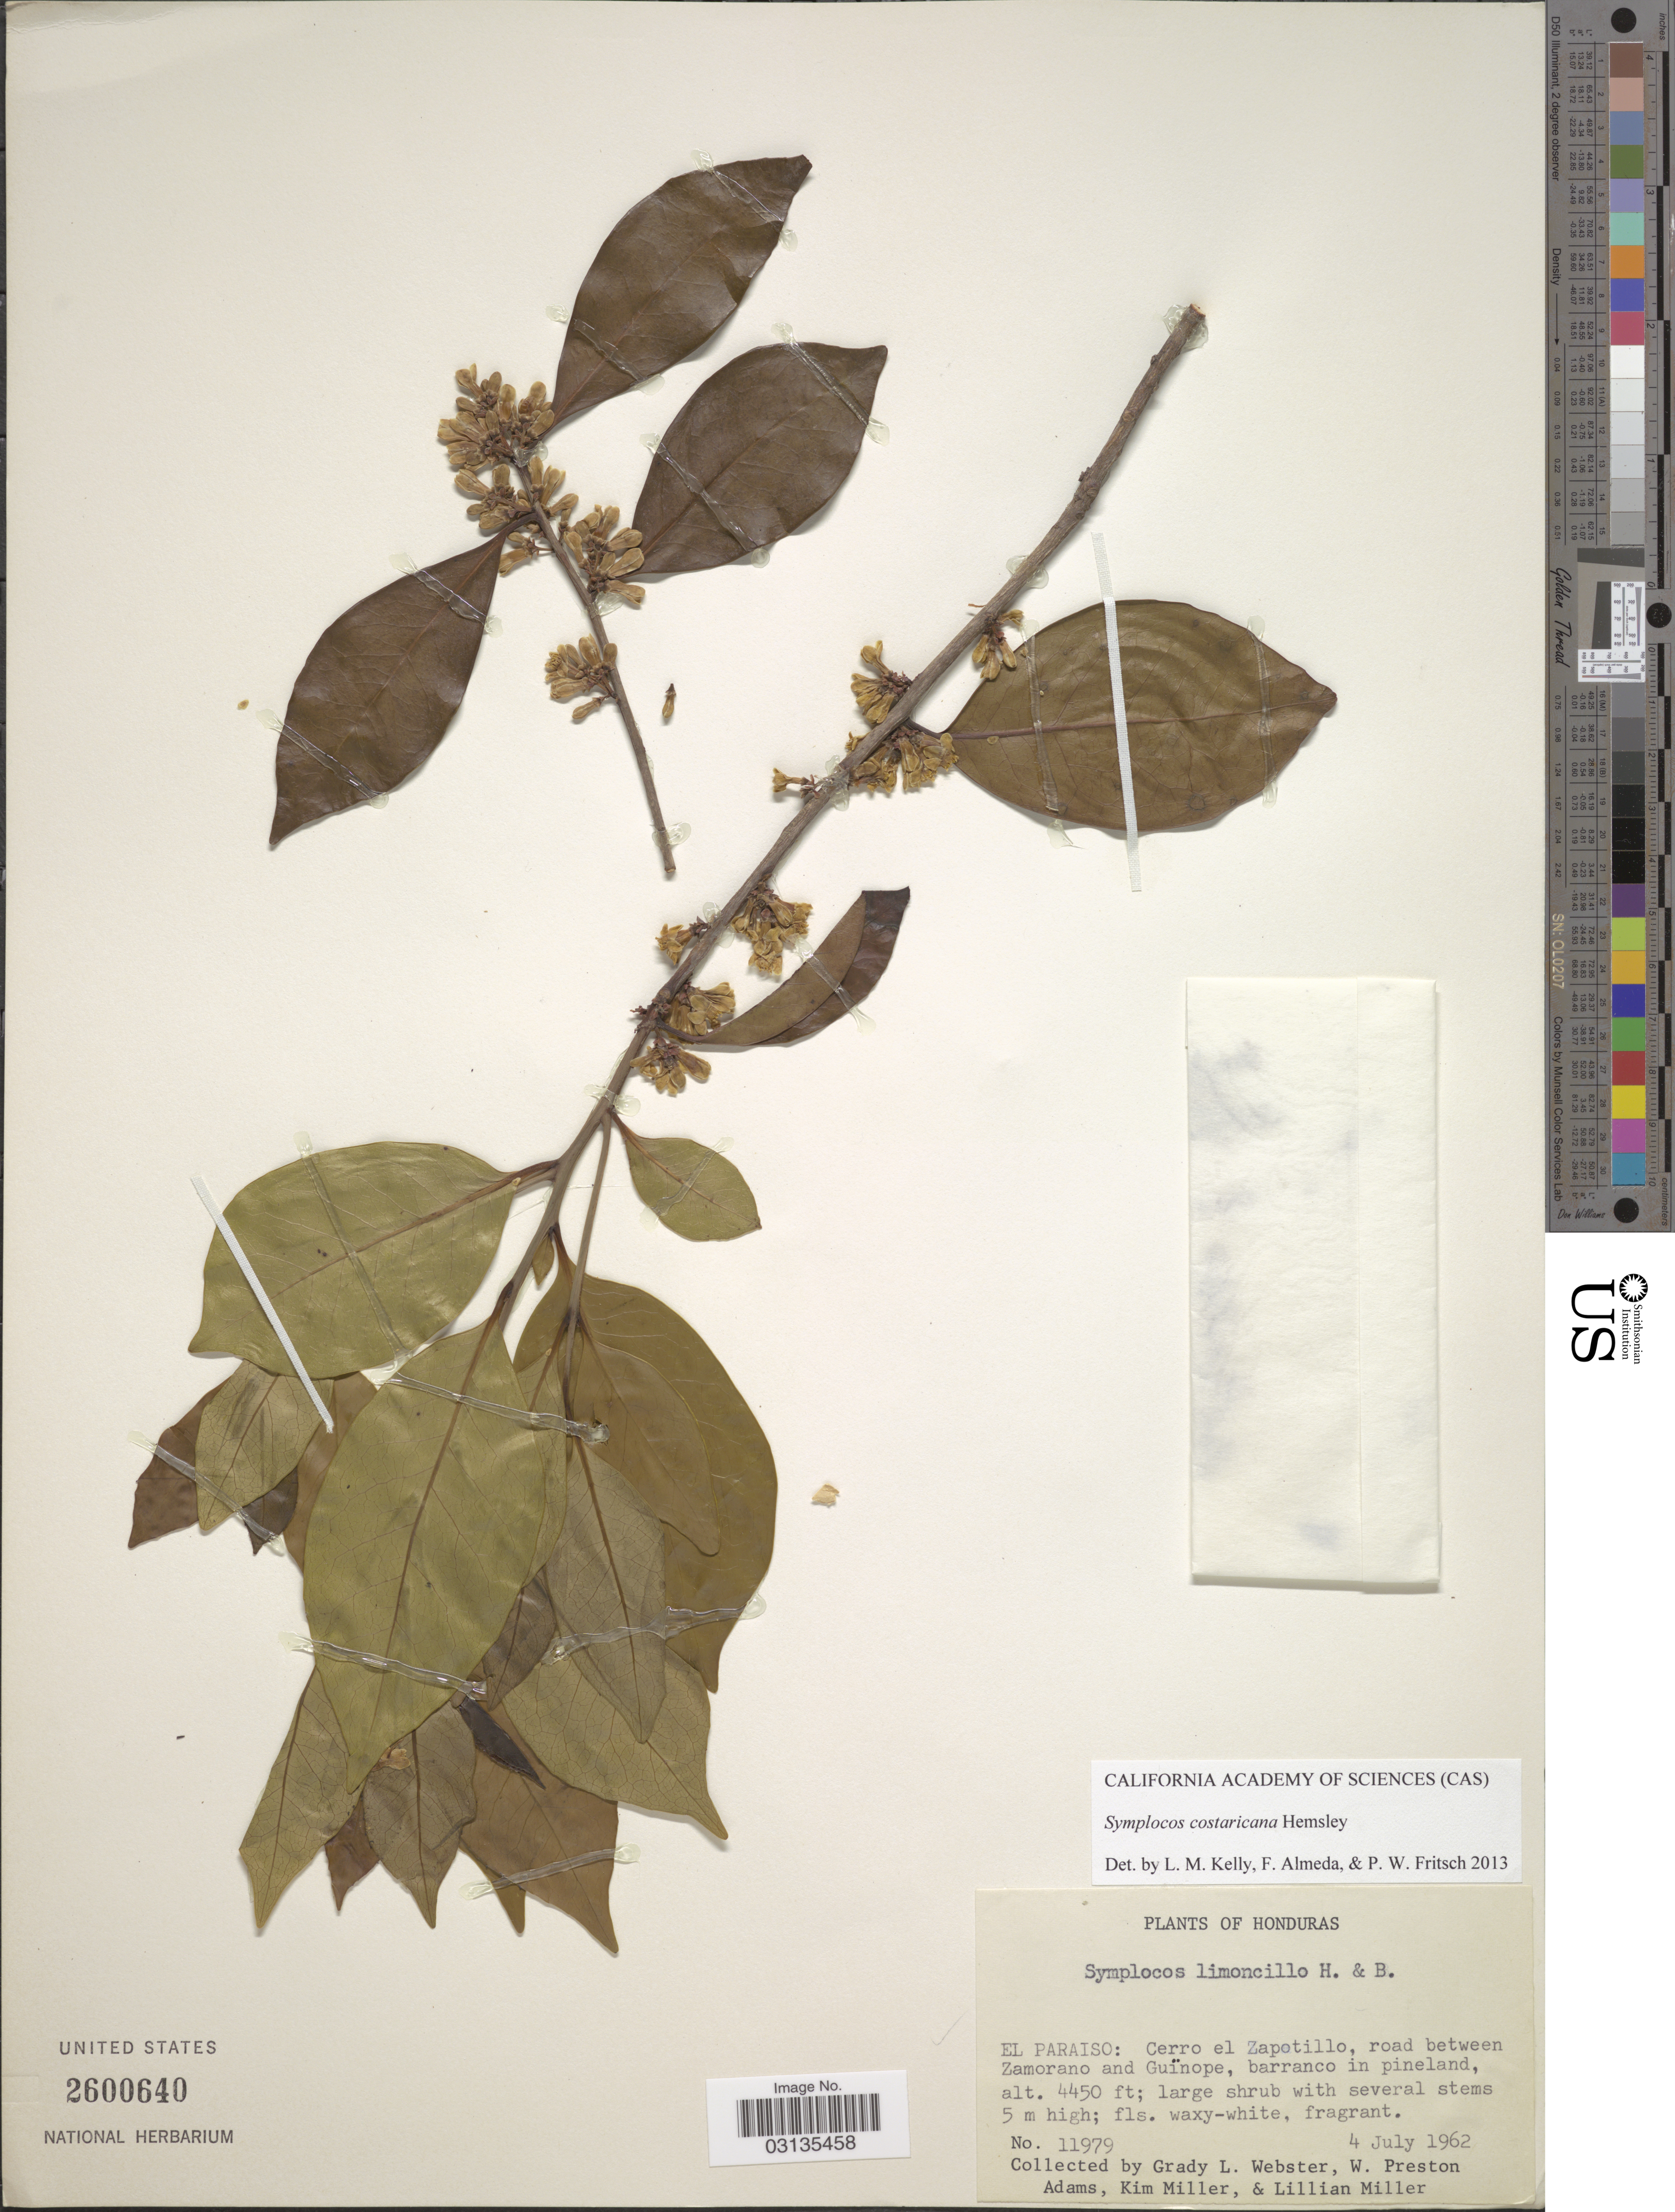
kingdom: Plantae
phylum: Tracheophyta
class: Magnoliopsida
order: Ericales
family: Symplocaceae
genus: Symplocos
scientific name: Symplocos costaricana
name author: Hemsl.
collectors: G. L. Webster, W. P. Adams, K. Miller & L. Miller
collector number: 11979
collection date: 1962-07-04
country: Honduras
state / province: El Paraíso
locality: Cerro El Zapotillo, road between Zaorano and Guïnope, barranco in pineland.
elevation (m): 1356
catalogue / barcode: US 2600640